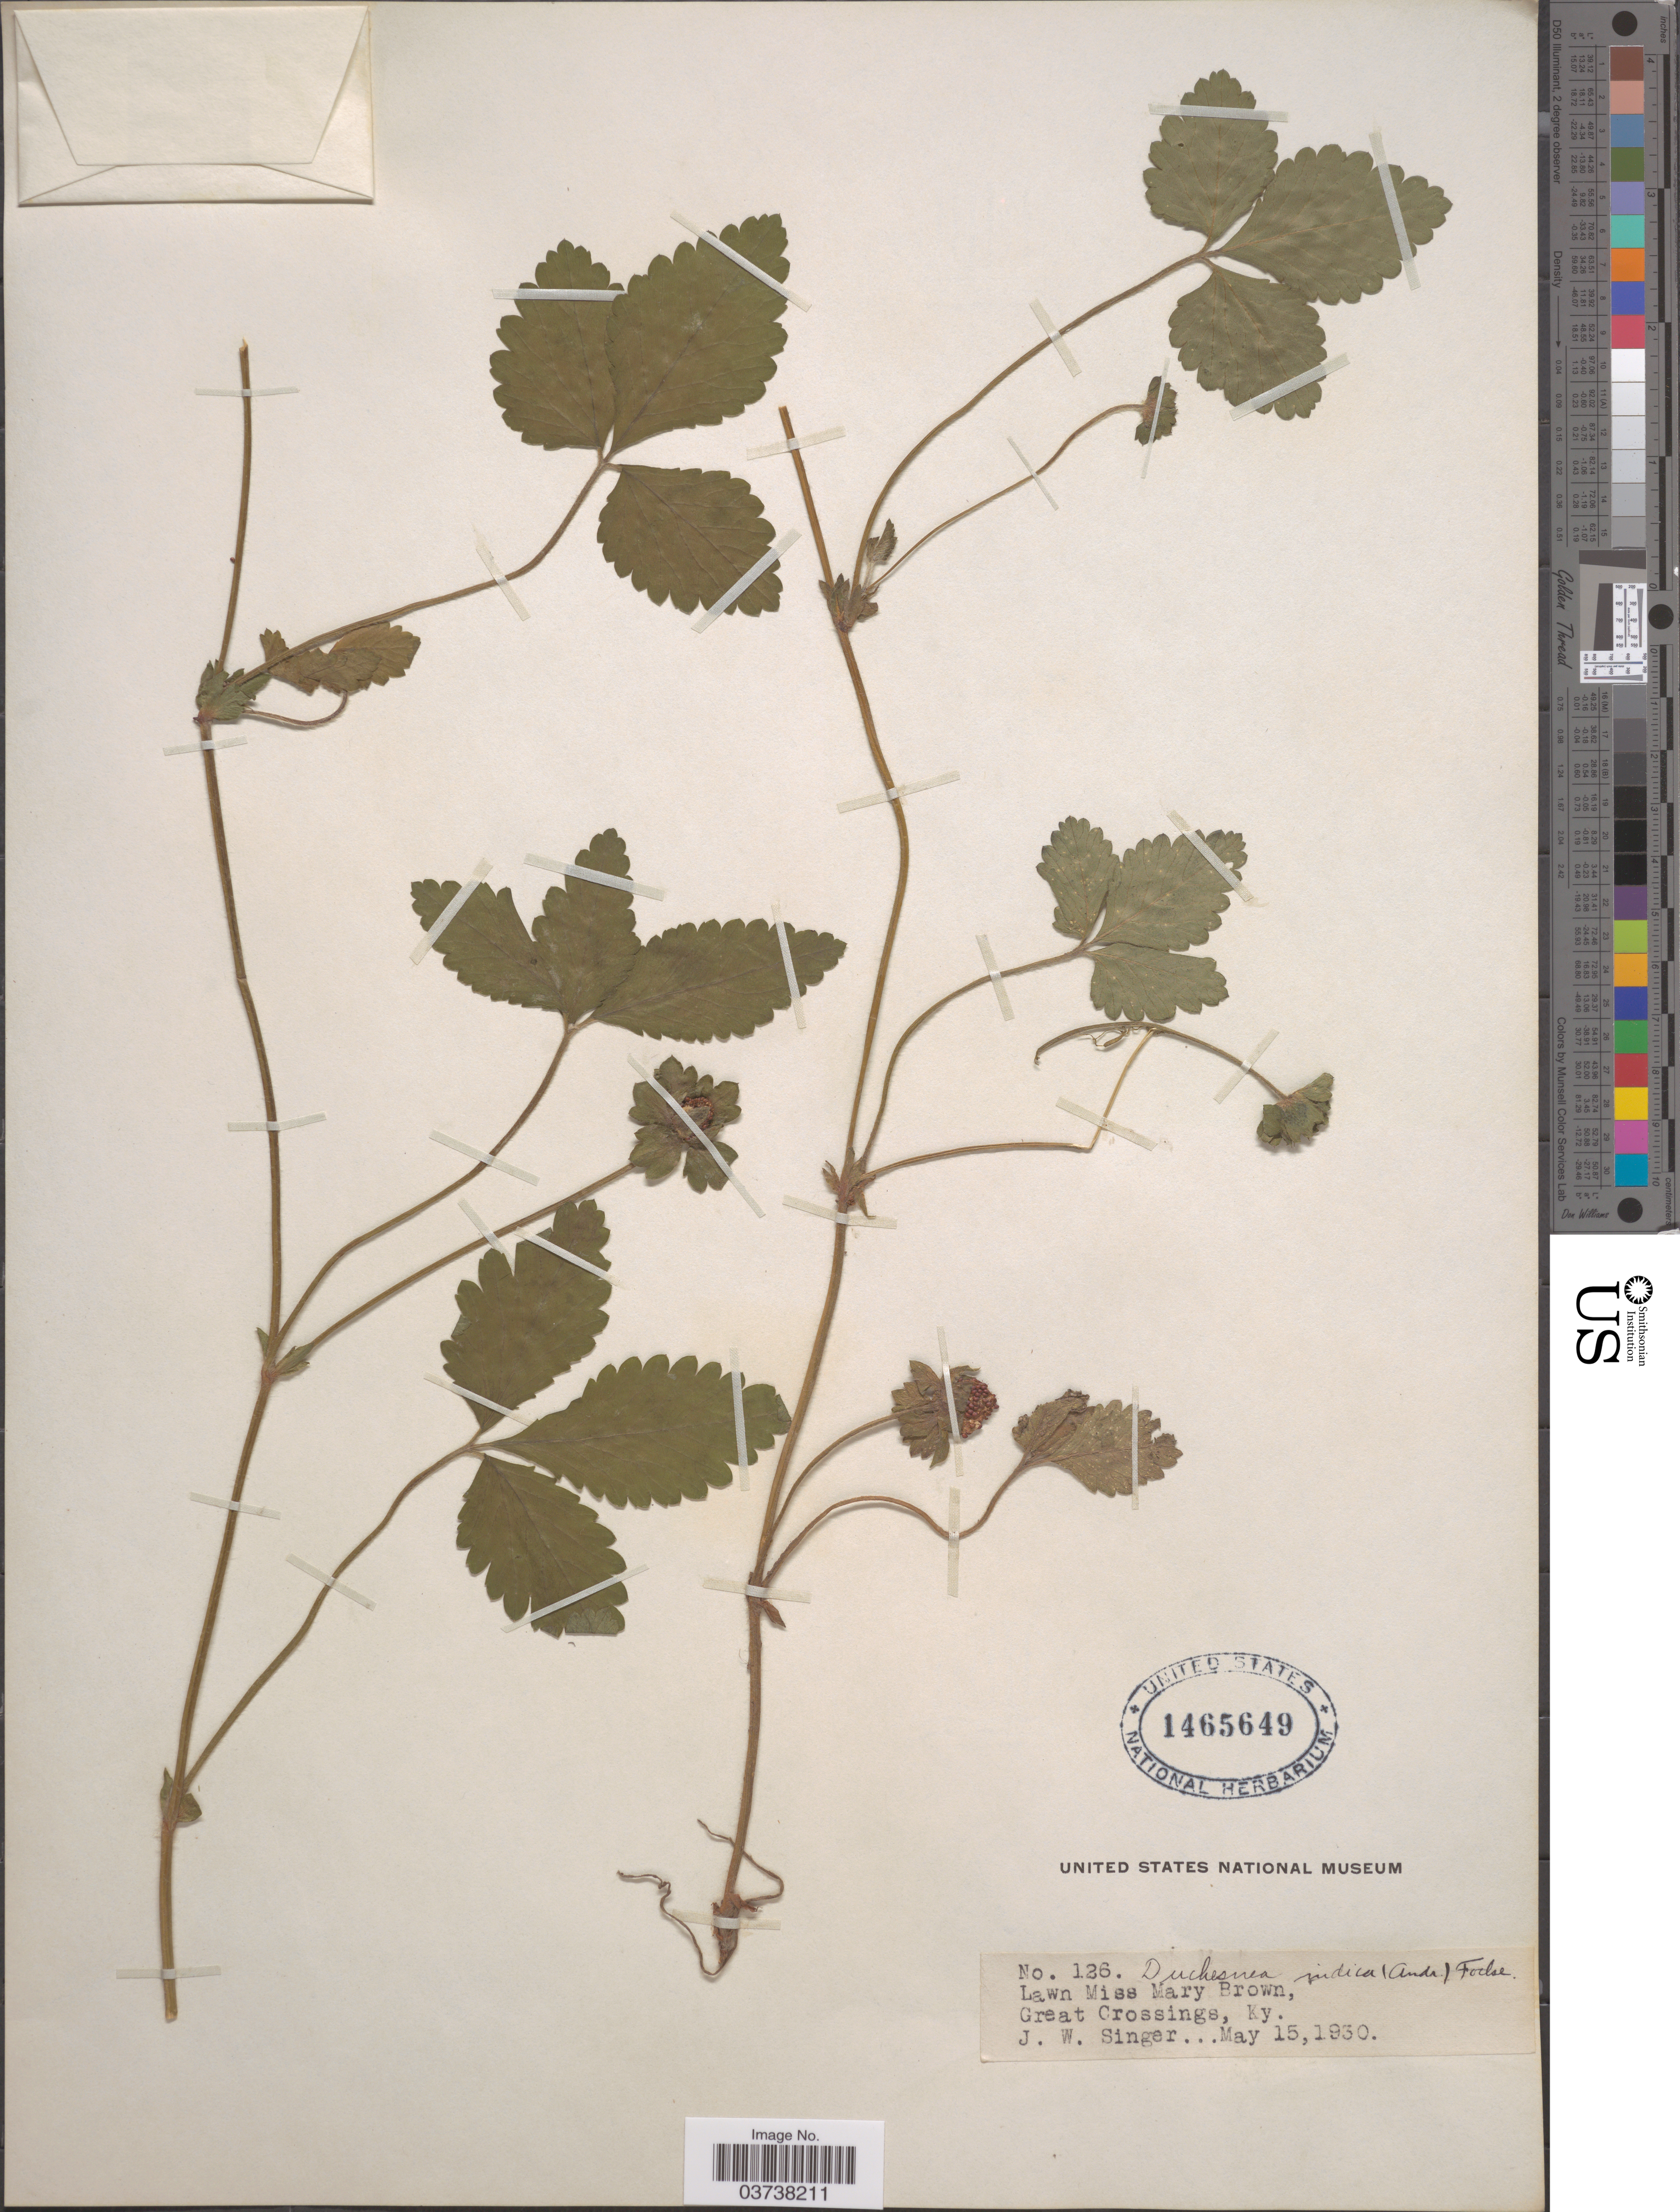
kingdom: Plantae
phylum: Tracheophyta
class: Magnoliopsida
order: Rosales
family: Rosaceae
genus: Potentilla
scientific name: Potentilla indica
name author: (Andrews) Th. Wolf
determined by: Strong, Mark T., (BOT), Smithsonian Institution - National Museum of Natural History (UNITED STATES)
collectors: J. EW. Singer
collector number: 126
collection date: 1930-05-15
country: United States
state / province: Kentucky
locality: Lawn Miss Mary Brown, Great Crossings.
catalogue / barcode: US 1465649